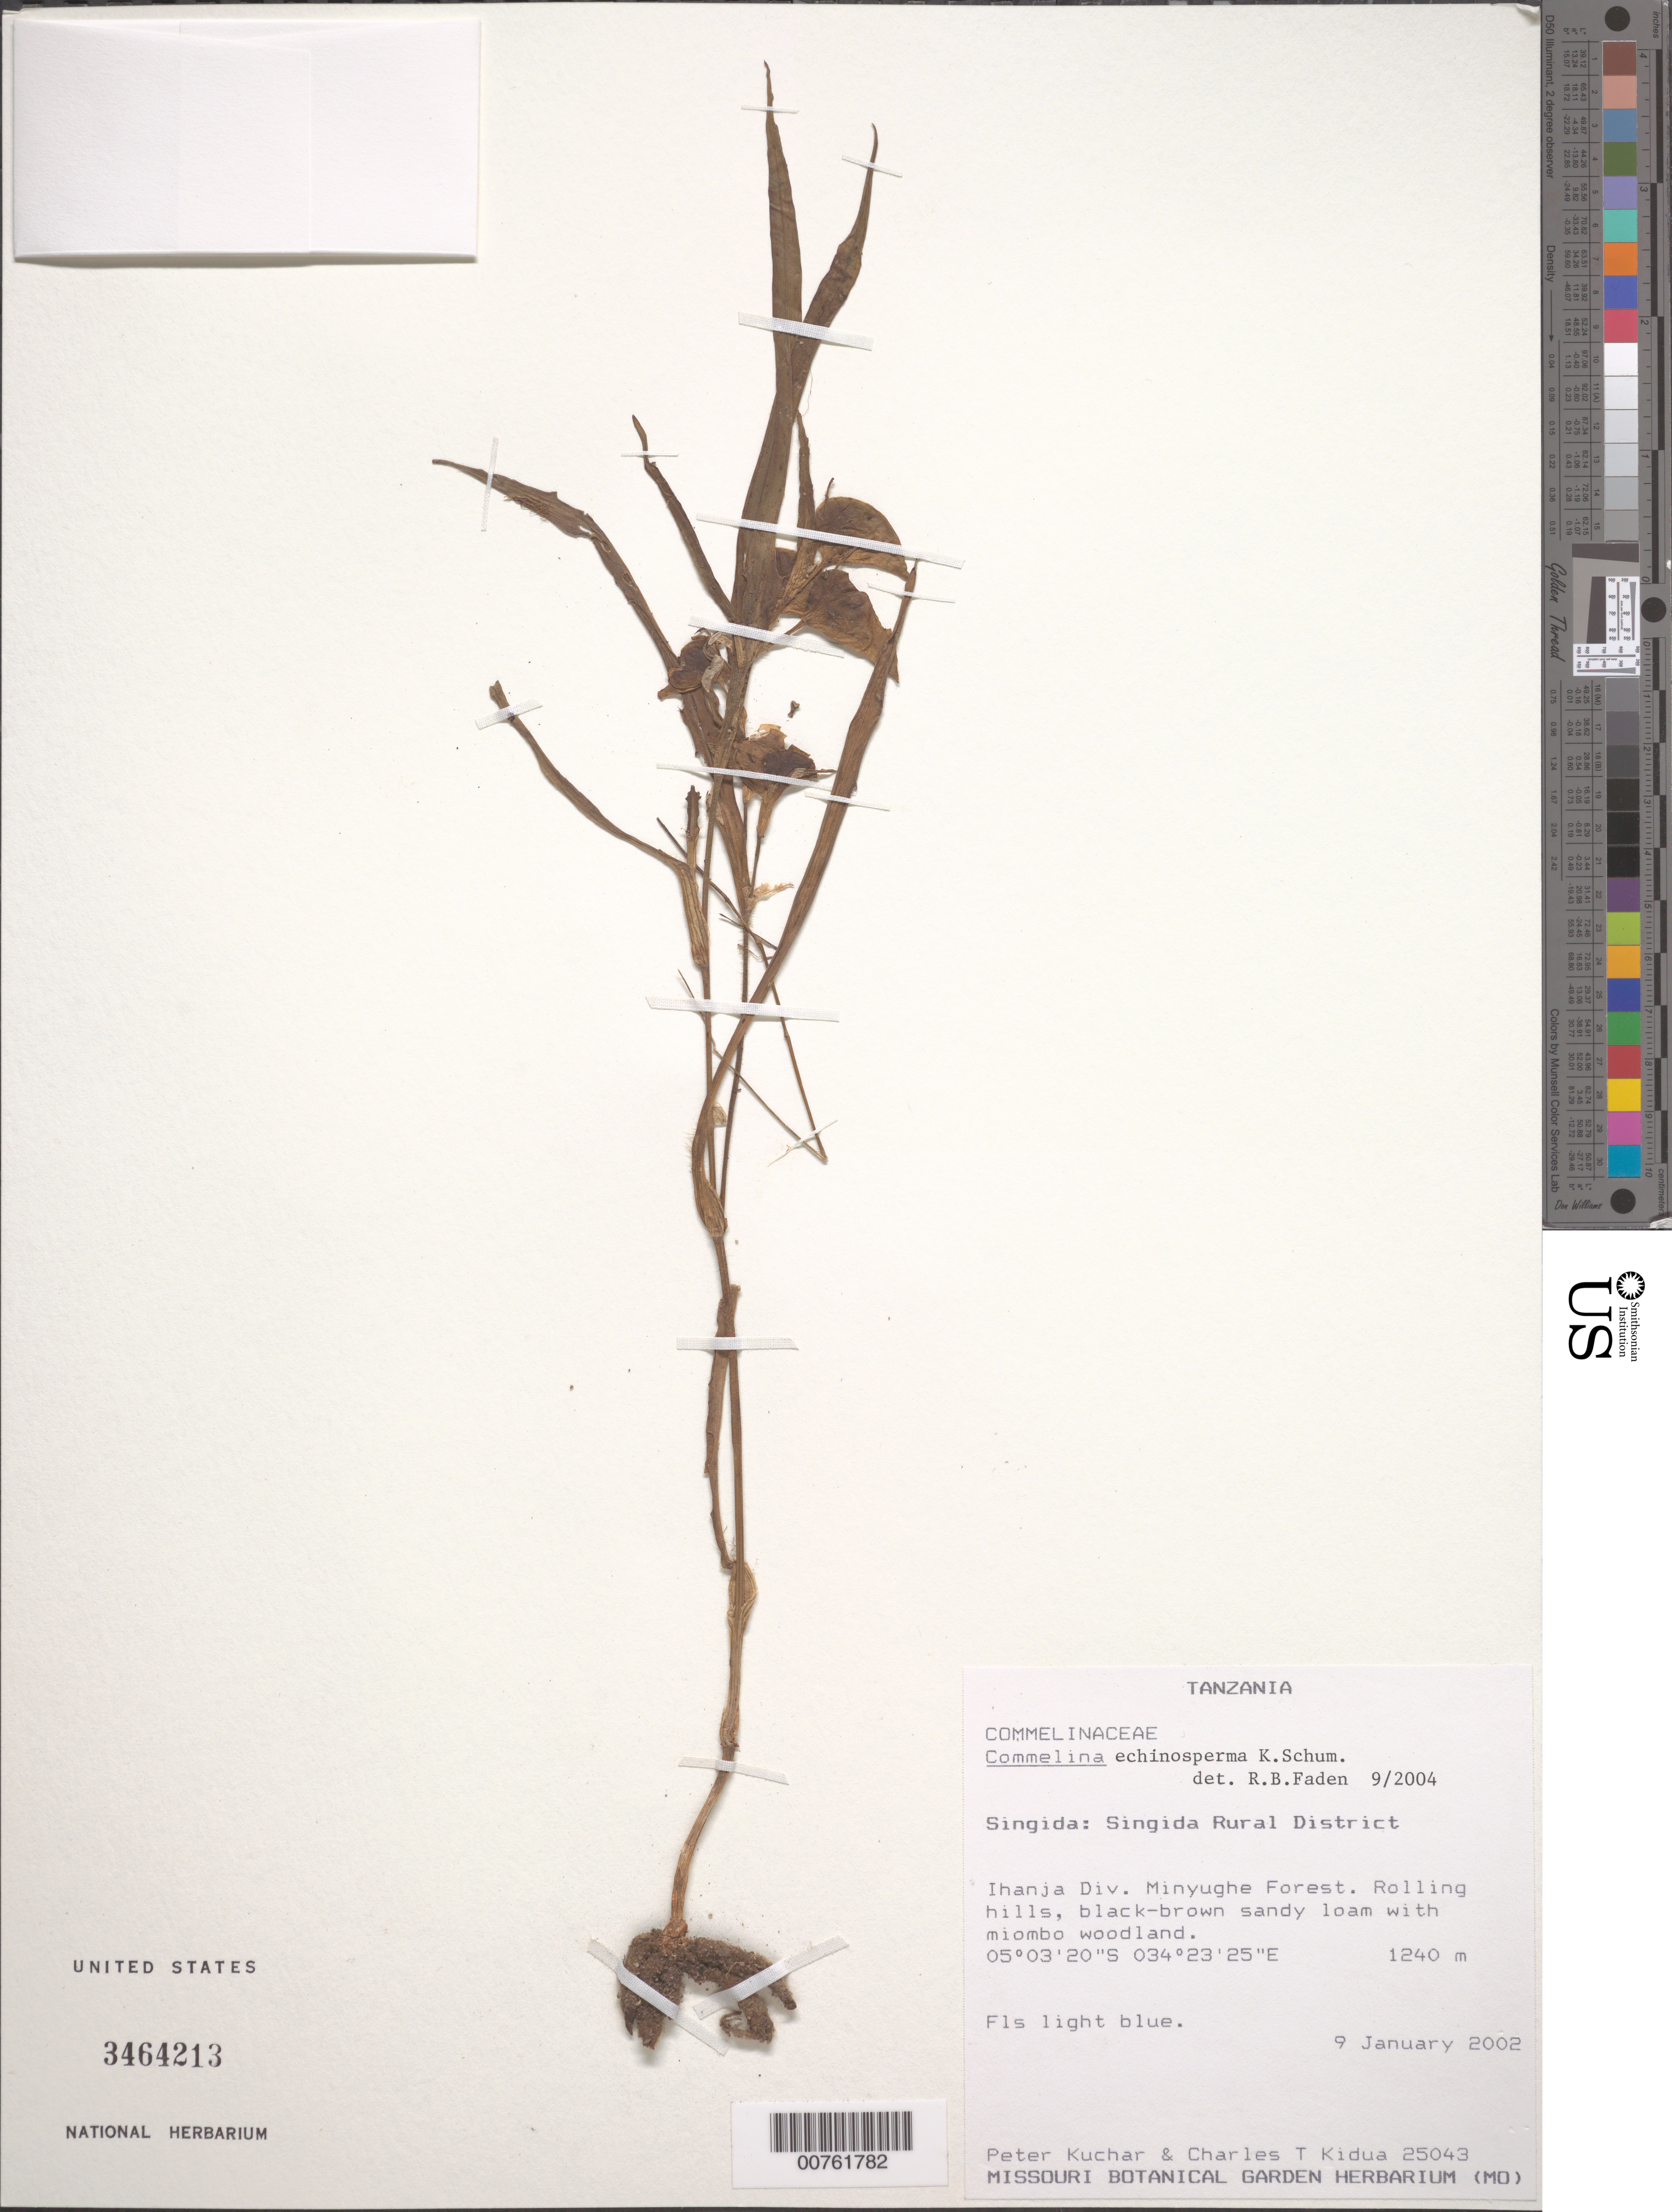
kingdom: Plantae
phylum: Tracheophyta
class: Liliopsida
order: Commelinales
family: Commelinaceae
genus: Commelina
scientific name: Commelina echinosperma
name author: K. Schum.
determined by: Faden, Robert B., (US), Smithsonian Institution - National Museum of Natural History (UNITED STATES)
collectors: P. Kuchar & C. Kidua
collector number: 25043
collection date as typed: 09 Jan 2002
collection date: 2002-01-09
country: Tanzania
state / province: Singida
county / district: Singida Rural District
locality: Ihanja Div. Minyughe Forest.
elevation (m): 1240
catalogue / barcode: US 3464213